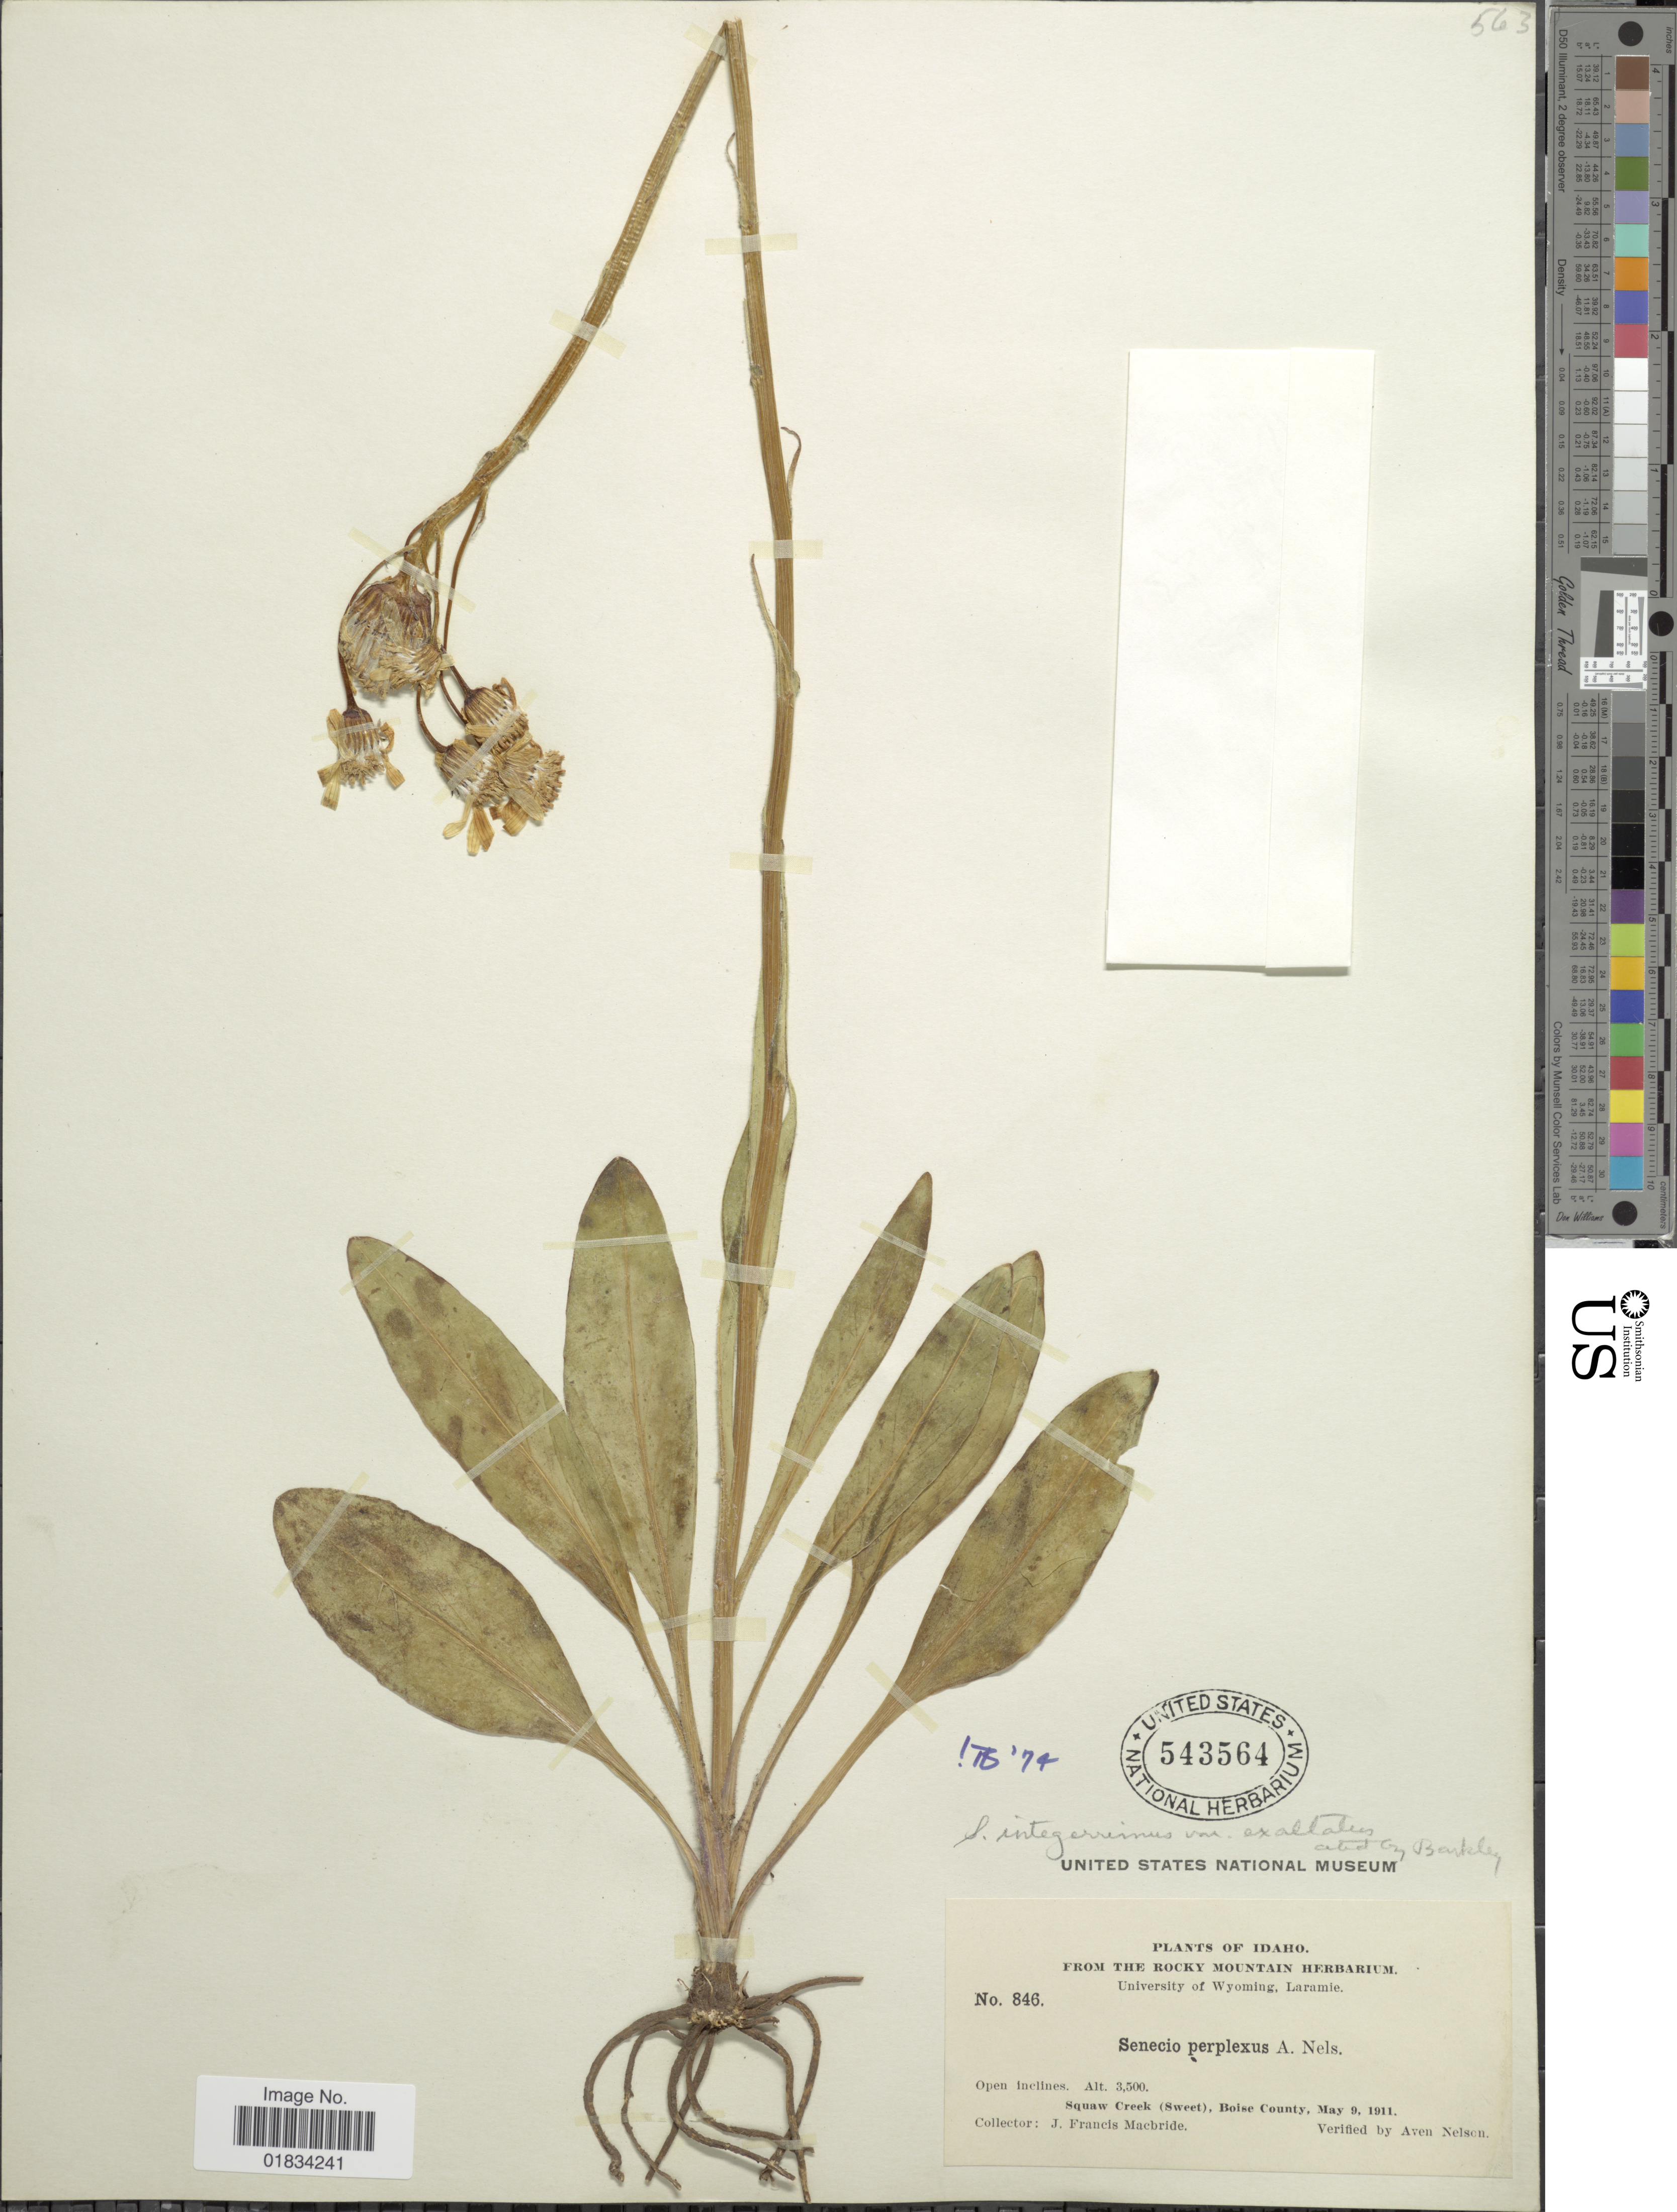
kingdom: Plantae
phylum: Tracheophyta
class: Magnoliopsida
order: Asterales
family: Asteraceae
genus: Senecio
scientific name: Senecio integerrimus var. exaltatus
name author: (Nutt.) Cronq.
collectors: J. F. Macbride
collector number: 846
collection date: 1911-05-09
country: United States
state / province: Idaho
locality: Squaq Creek (Sweet), Boise County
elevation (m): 1067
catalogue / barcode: US 543564